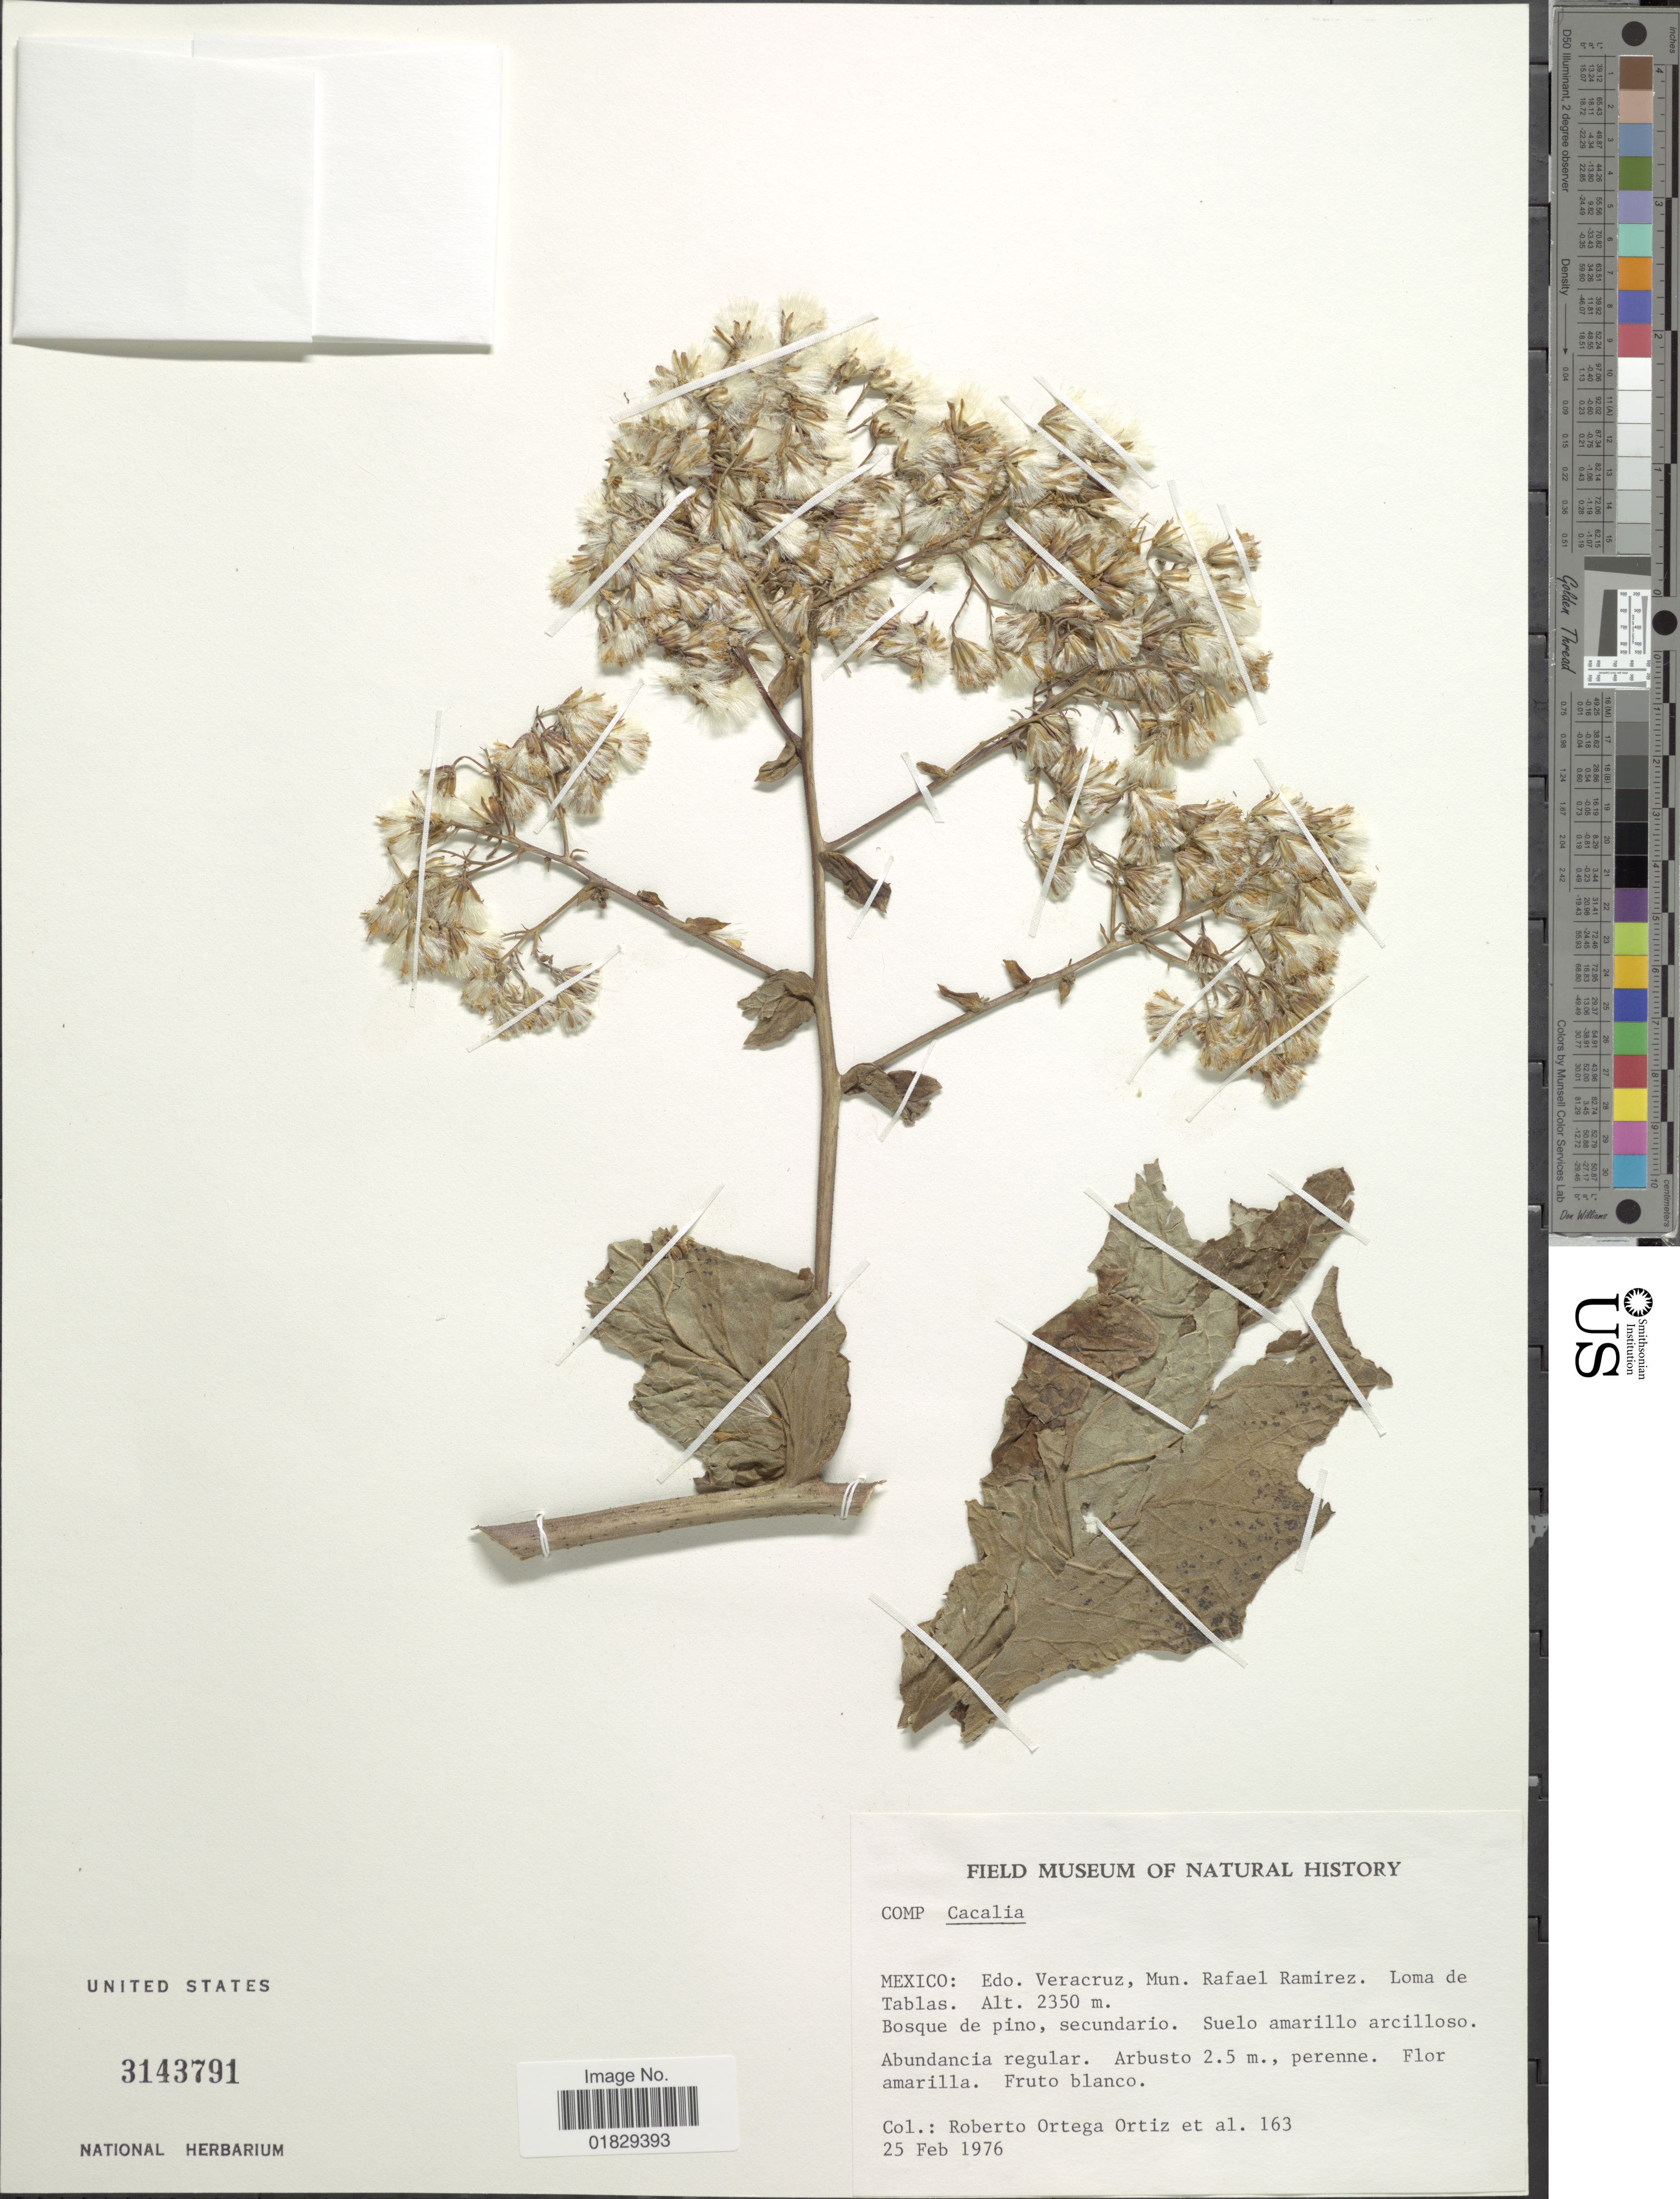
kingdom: Plantae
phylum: Tracheophyta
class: Magnoliopsida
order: Asterales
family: Asteraceae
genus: Roldana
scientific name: Roldana sp.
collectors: R. V. Ortega O. & et al.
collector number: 163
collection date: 1976-02-25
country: Mexico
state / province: Veracruz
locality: Mexico: Edo. Veracruz, Mun. Rafael Ramirez. Loma de Tablas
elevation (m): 2350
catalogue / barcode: US 3143791